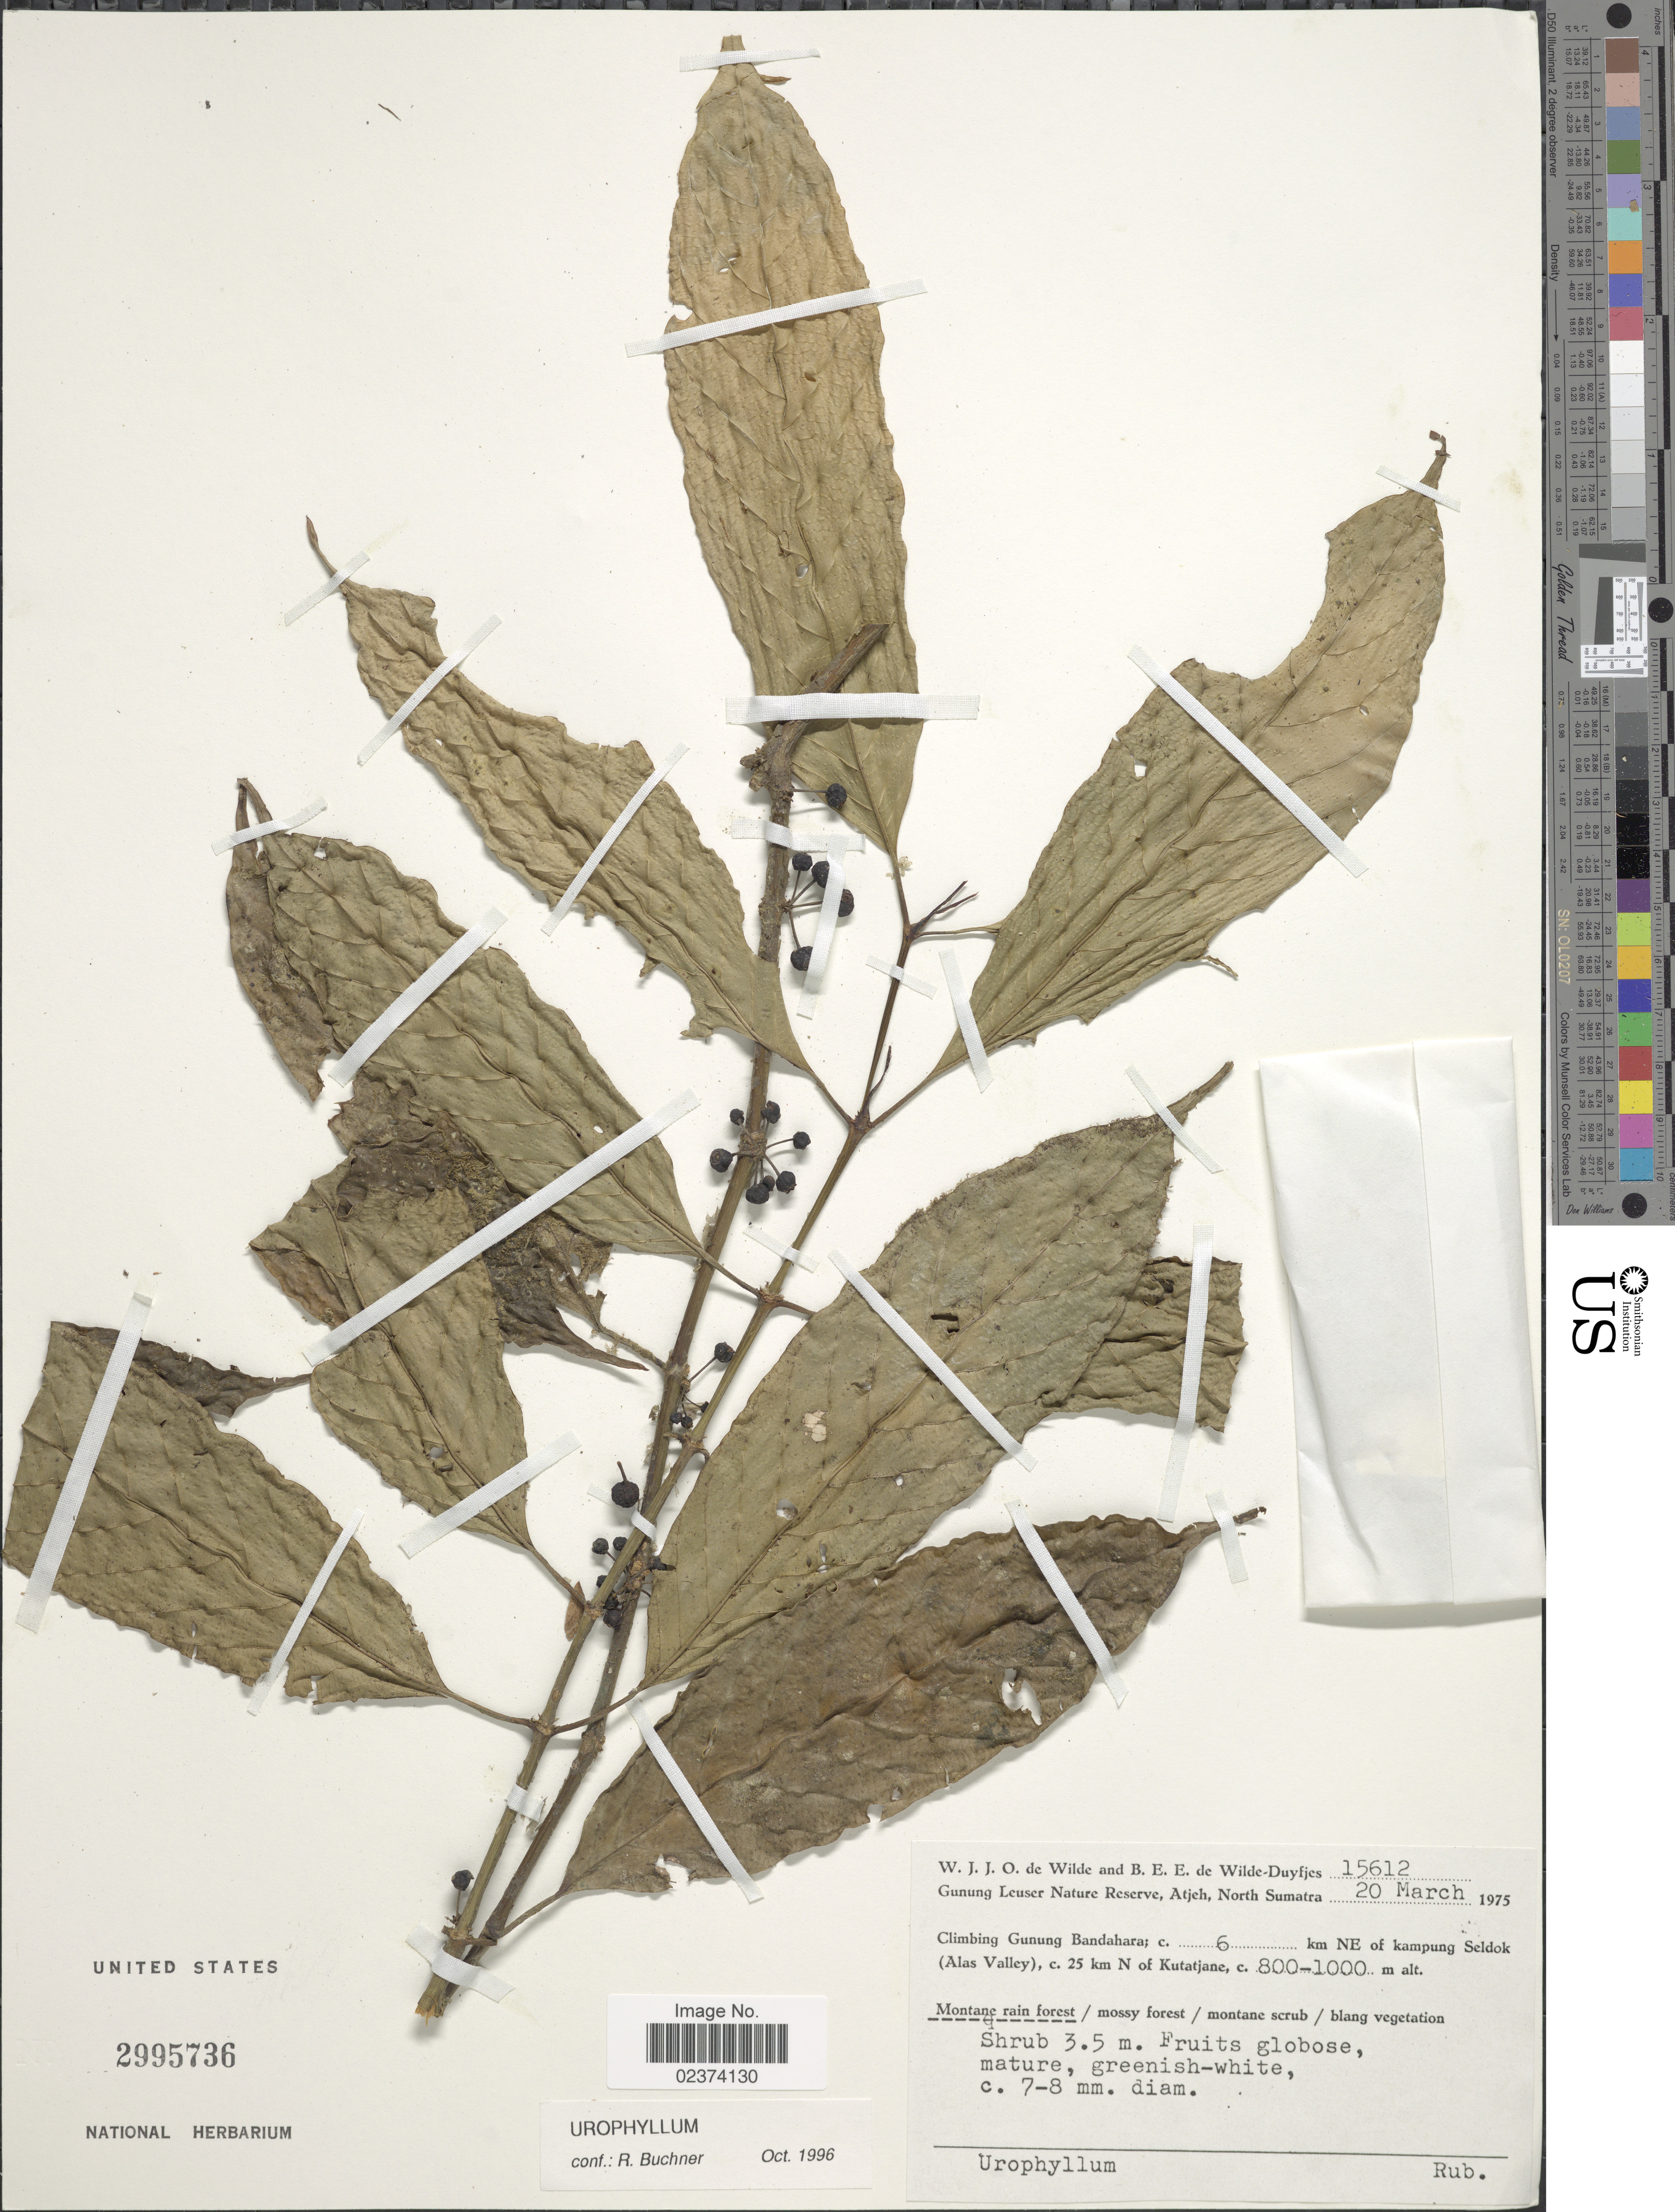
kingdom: Plantae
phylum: Tracheophyta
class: Magnoliopsida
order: Gentianales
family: Rubiaceae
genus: Urophyllum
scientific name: Urophyllum sp.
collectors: W. J. de Wilde & B. E. de Wilde-Duyfjes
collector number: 15612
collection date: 1975-03-20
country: Indonesia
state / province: Sumatra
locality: Gunung Leuser Nature Reserve, Atjeh, North Sumatra, Climbing Gunung Bandahara; c. 6 km NE of kampung Seldok (Alas Valley), c. 25 km N of Kutatjane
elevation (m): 800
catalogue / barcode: US 2995736